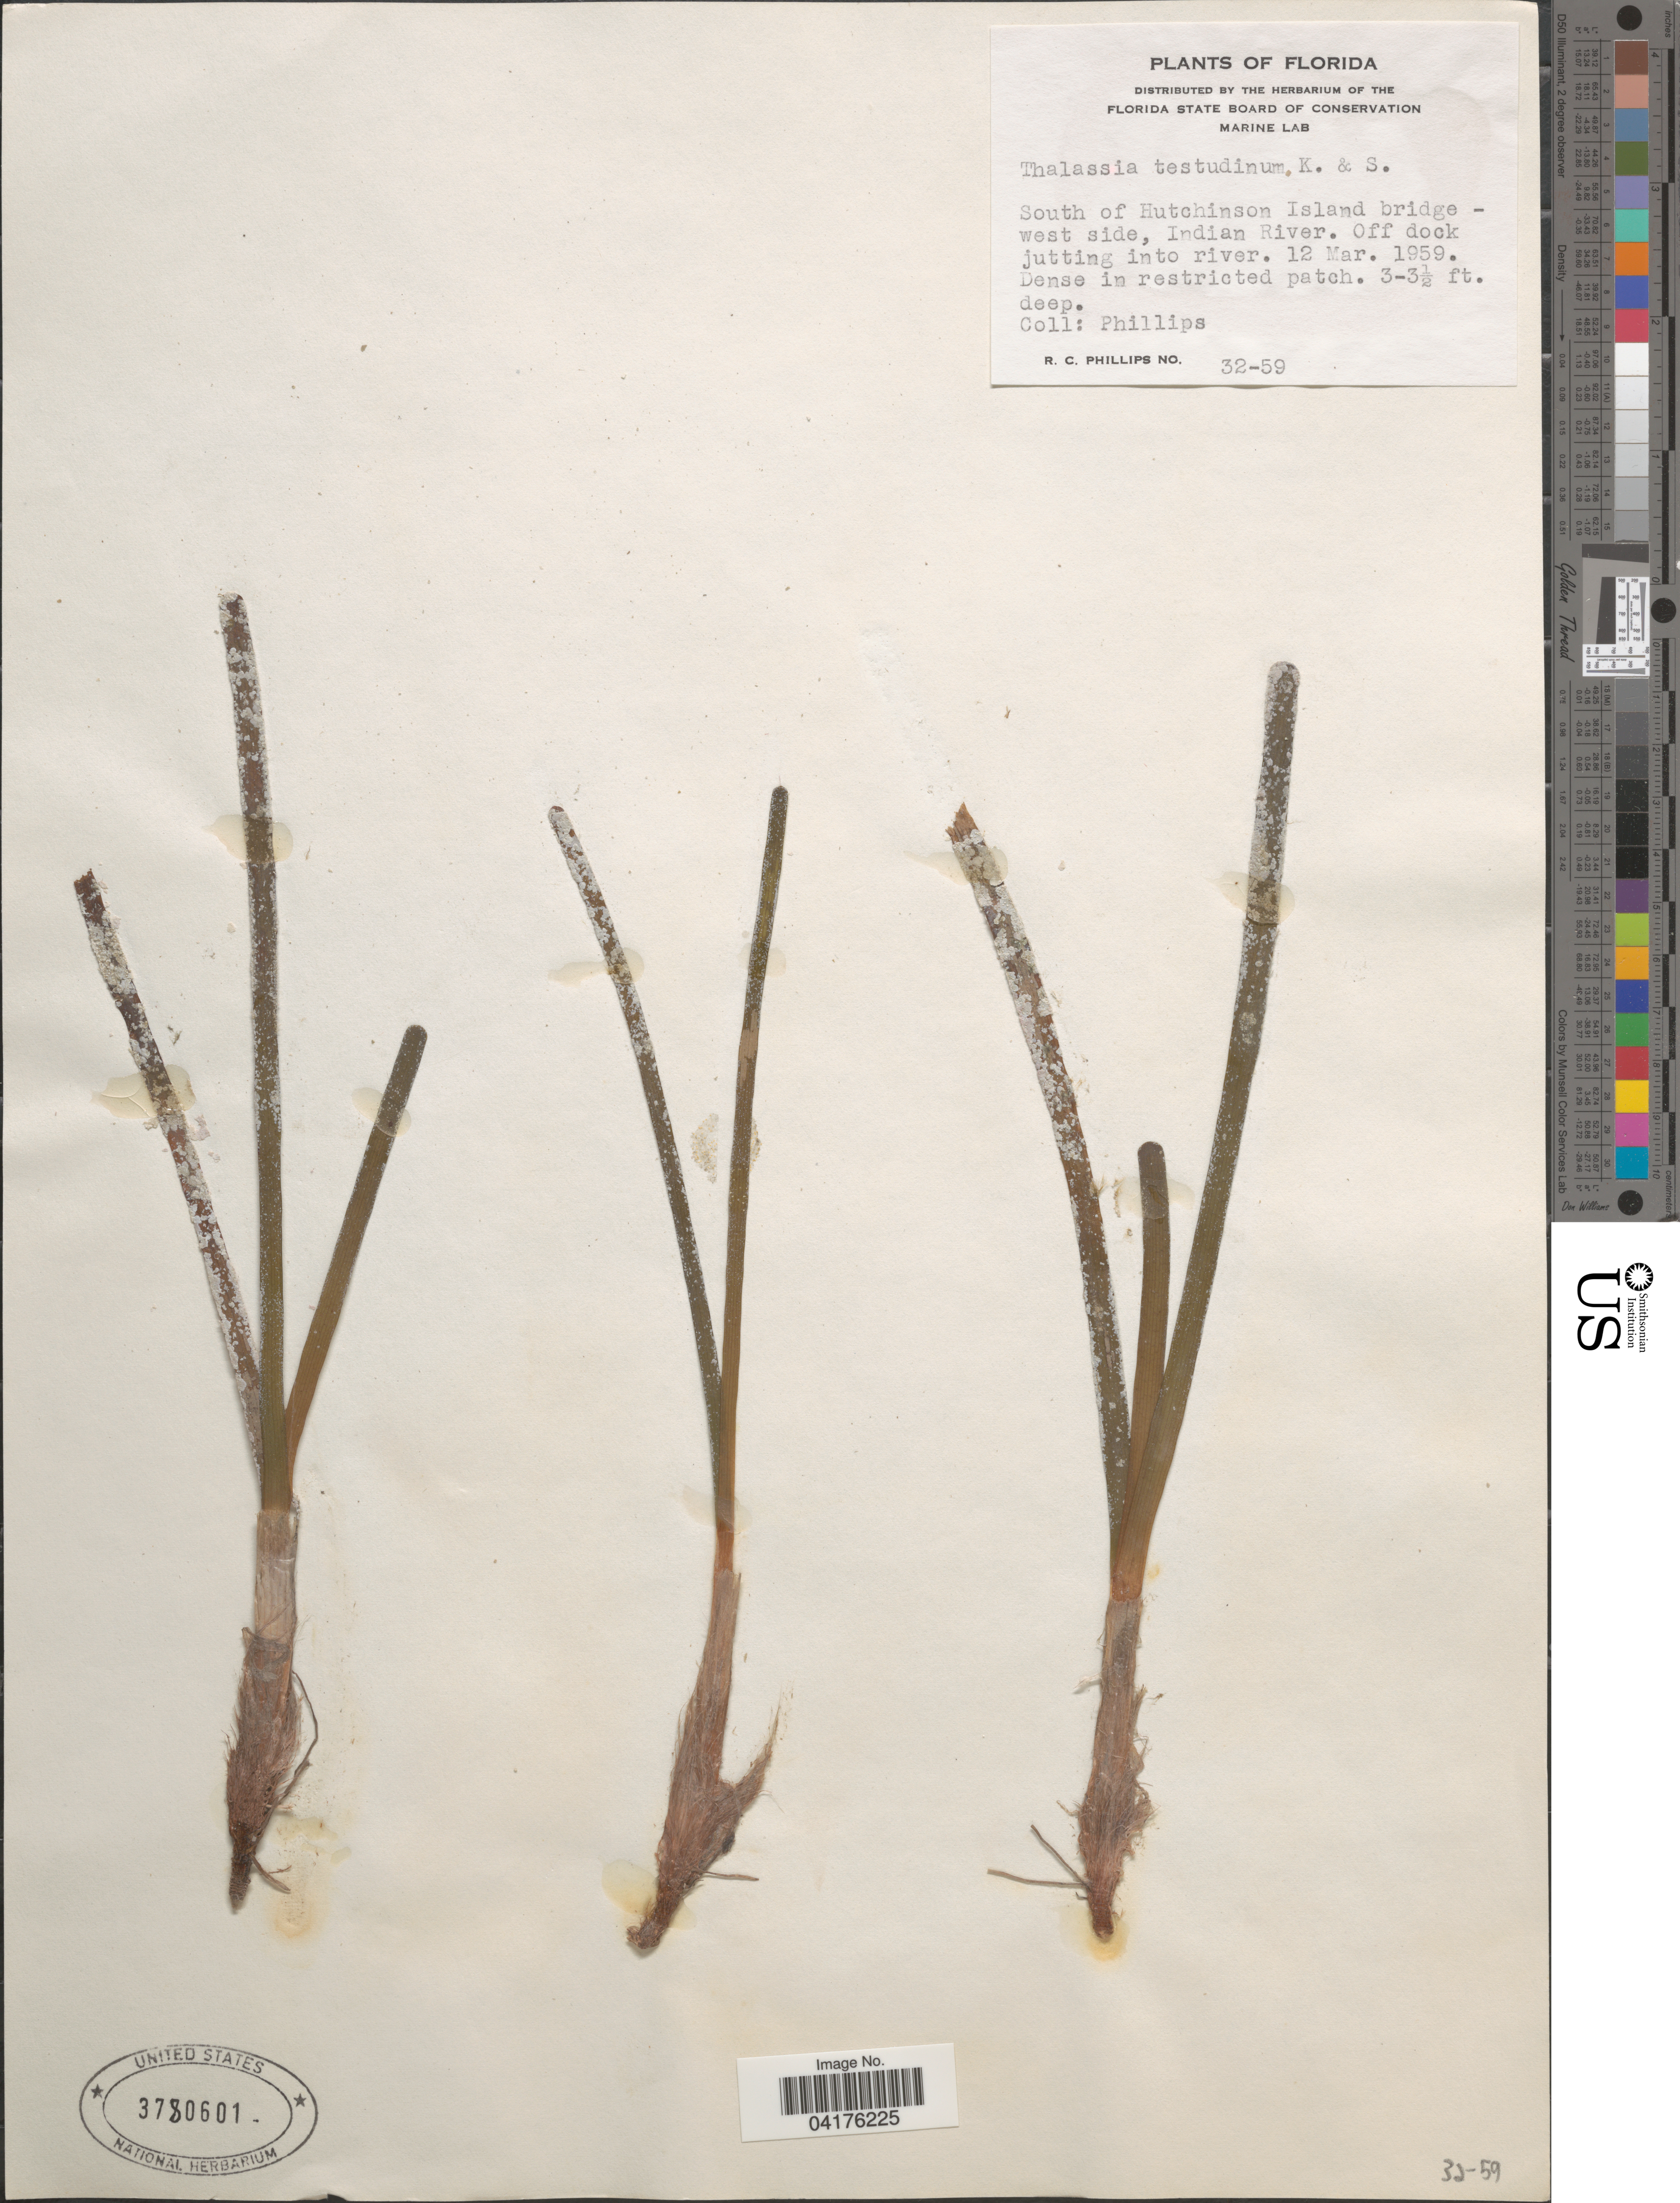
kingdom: Plantae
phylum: Tracheophyta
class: Liliopsida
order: Alismatales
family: Hydrocharitaceae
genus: Thalassia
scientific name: Thalassia testudinum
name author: Banks & Sol. ex K.D. Koenig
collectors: R. C. Phillips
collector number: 32-59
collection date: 1959-03-12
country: United States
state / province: Florida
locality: South of Hutchinson Island bridge - west side, Indian River. Off dock jutting into river.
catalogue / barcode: US 3780601